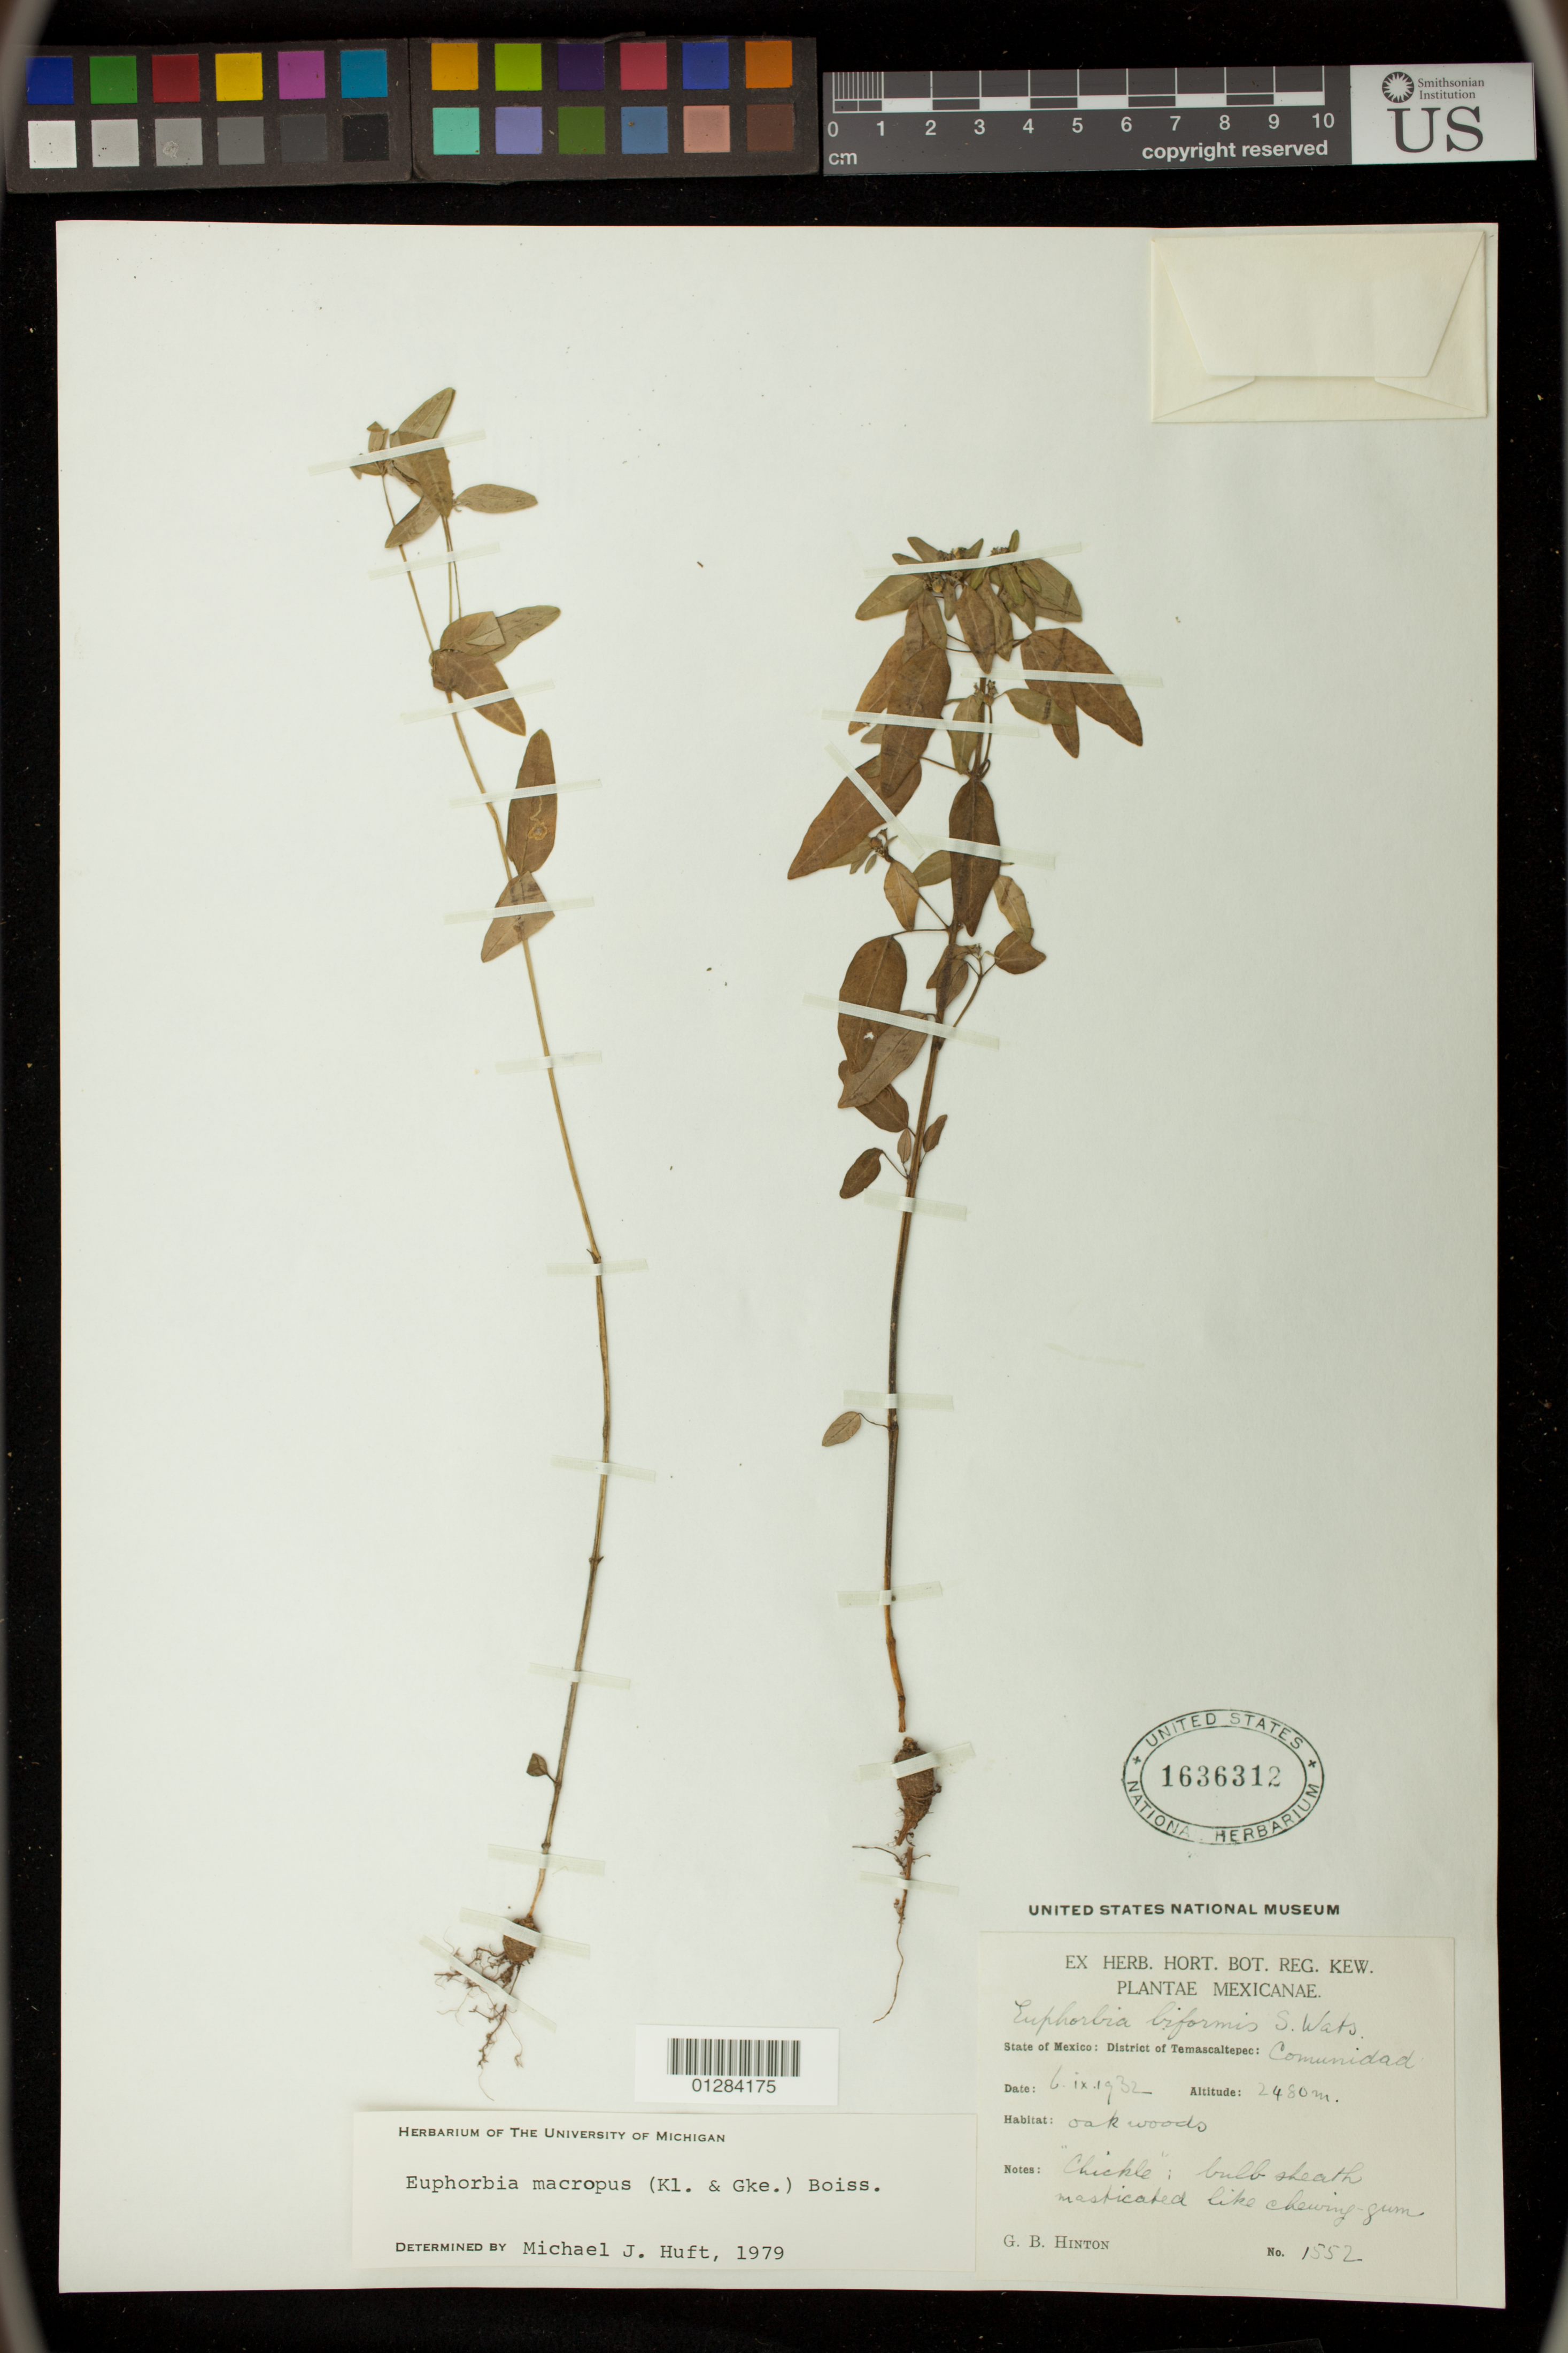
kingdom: Plantae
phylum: Tracheophyta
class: Magnoliopsida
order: Malpighiales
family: Euphorbiaceae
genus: Euphorbia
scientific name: Euphorbia macropus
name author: (Klotzsch & Garcke) Boiss.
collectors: G. B. Hinton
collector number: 1552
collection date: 1932-09-06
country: Mexico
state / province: México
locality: District of Temascaltepec: Comunidad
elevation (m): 2480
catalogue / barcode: US 1636312